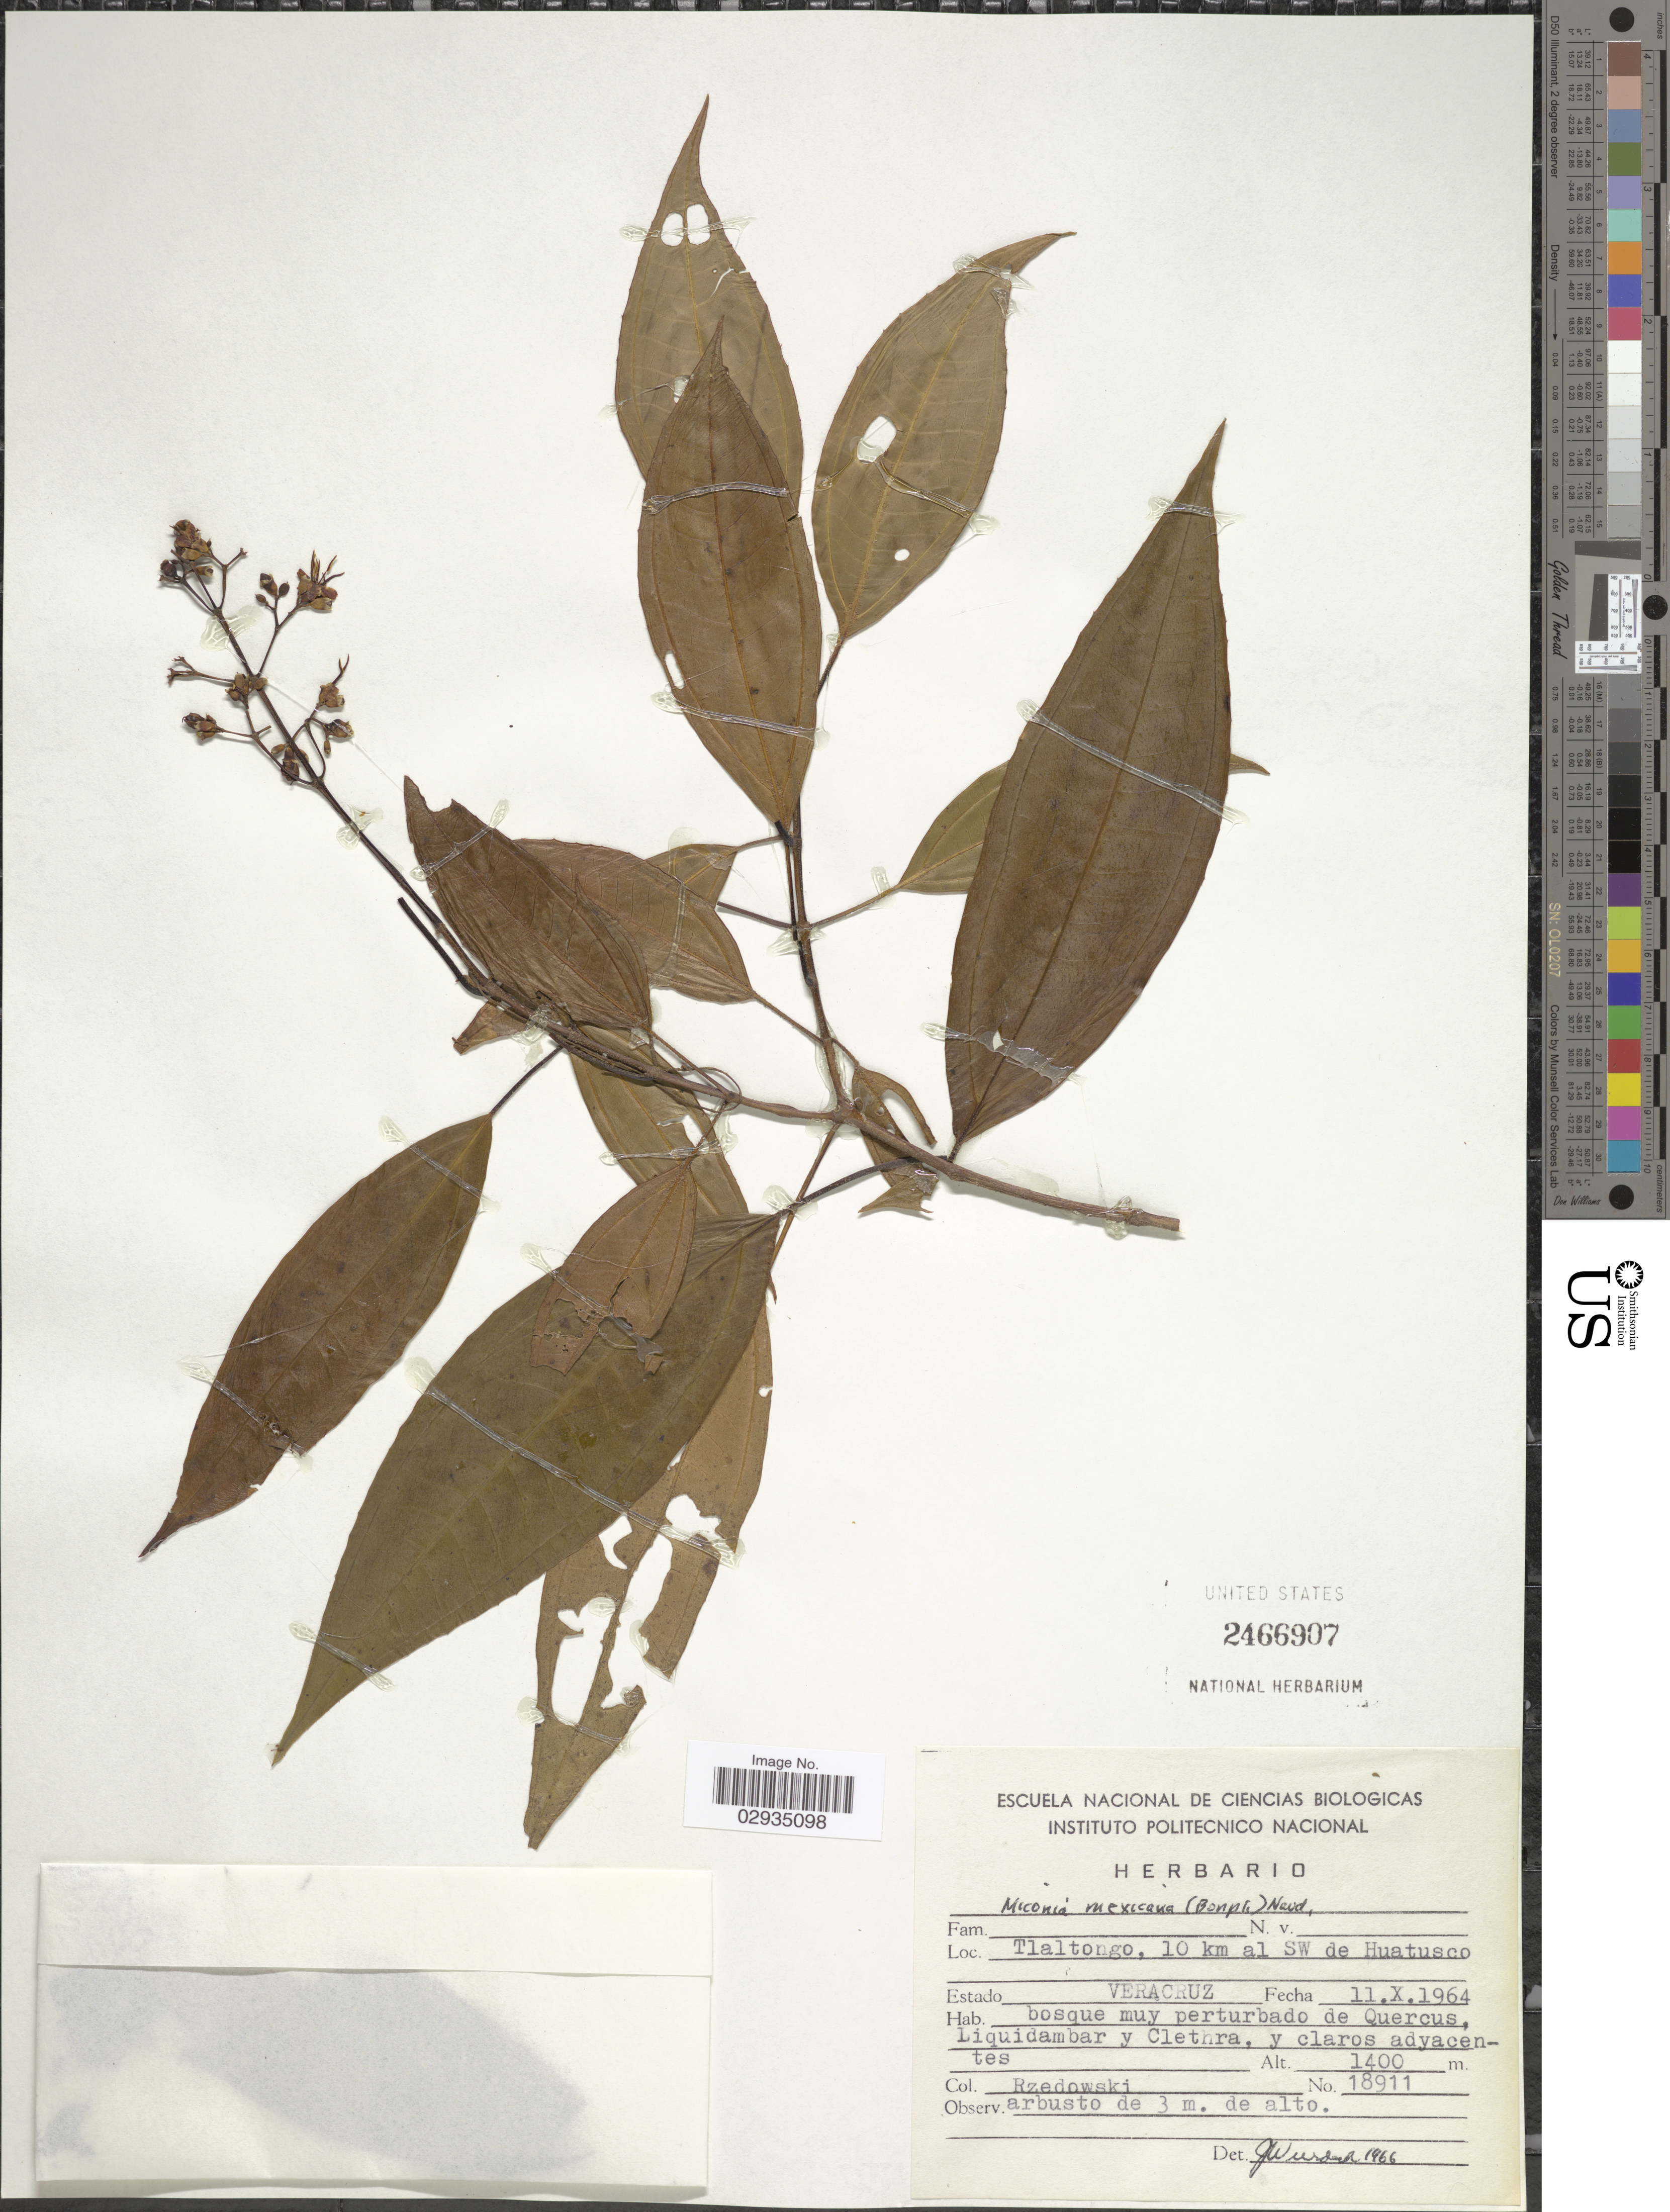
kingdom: Plantae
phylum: Tracheophyta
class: Magnoliopsida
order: Myrtales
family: Melastomataceae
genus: Miconia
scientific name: Miconia mexicana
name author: (Bonpl.) Naudin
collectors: Rzedowski, --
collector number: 18991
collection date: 1964-10-11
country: Mexico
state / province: Veracruz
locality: Tlaltongo, 10 km al SW de Huatusco. Veracruz.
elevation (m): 1400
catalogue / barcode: US 2466907